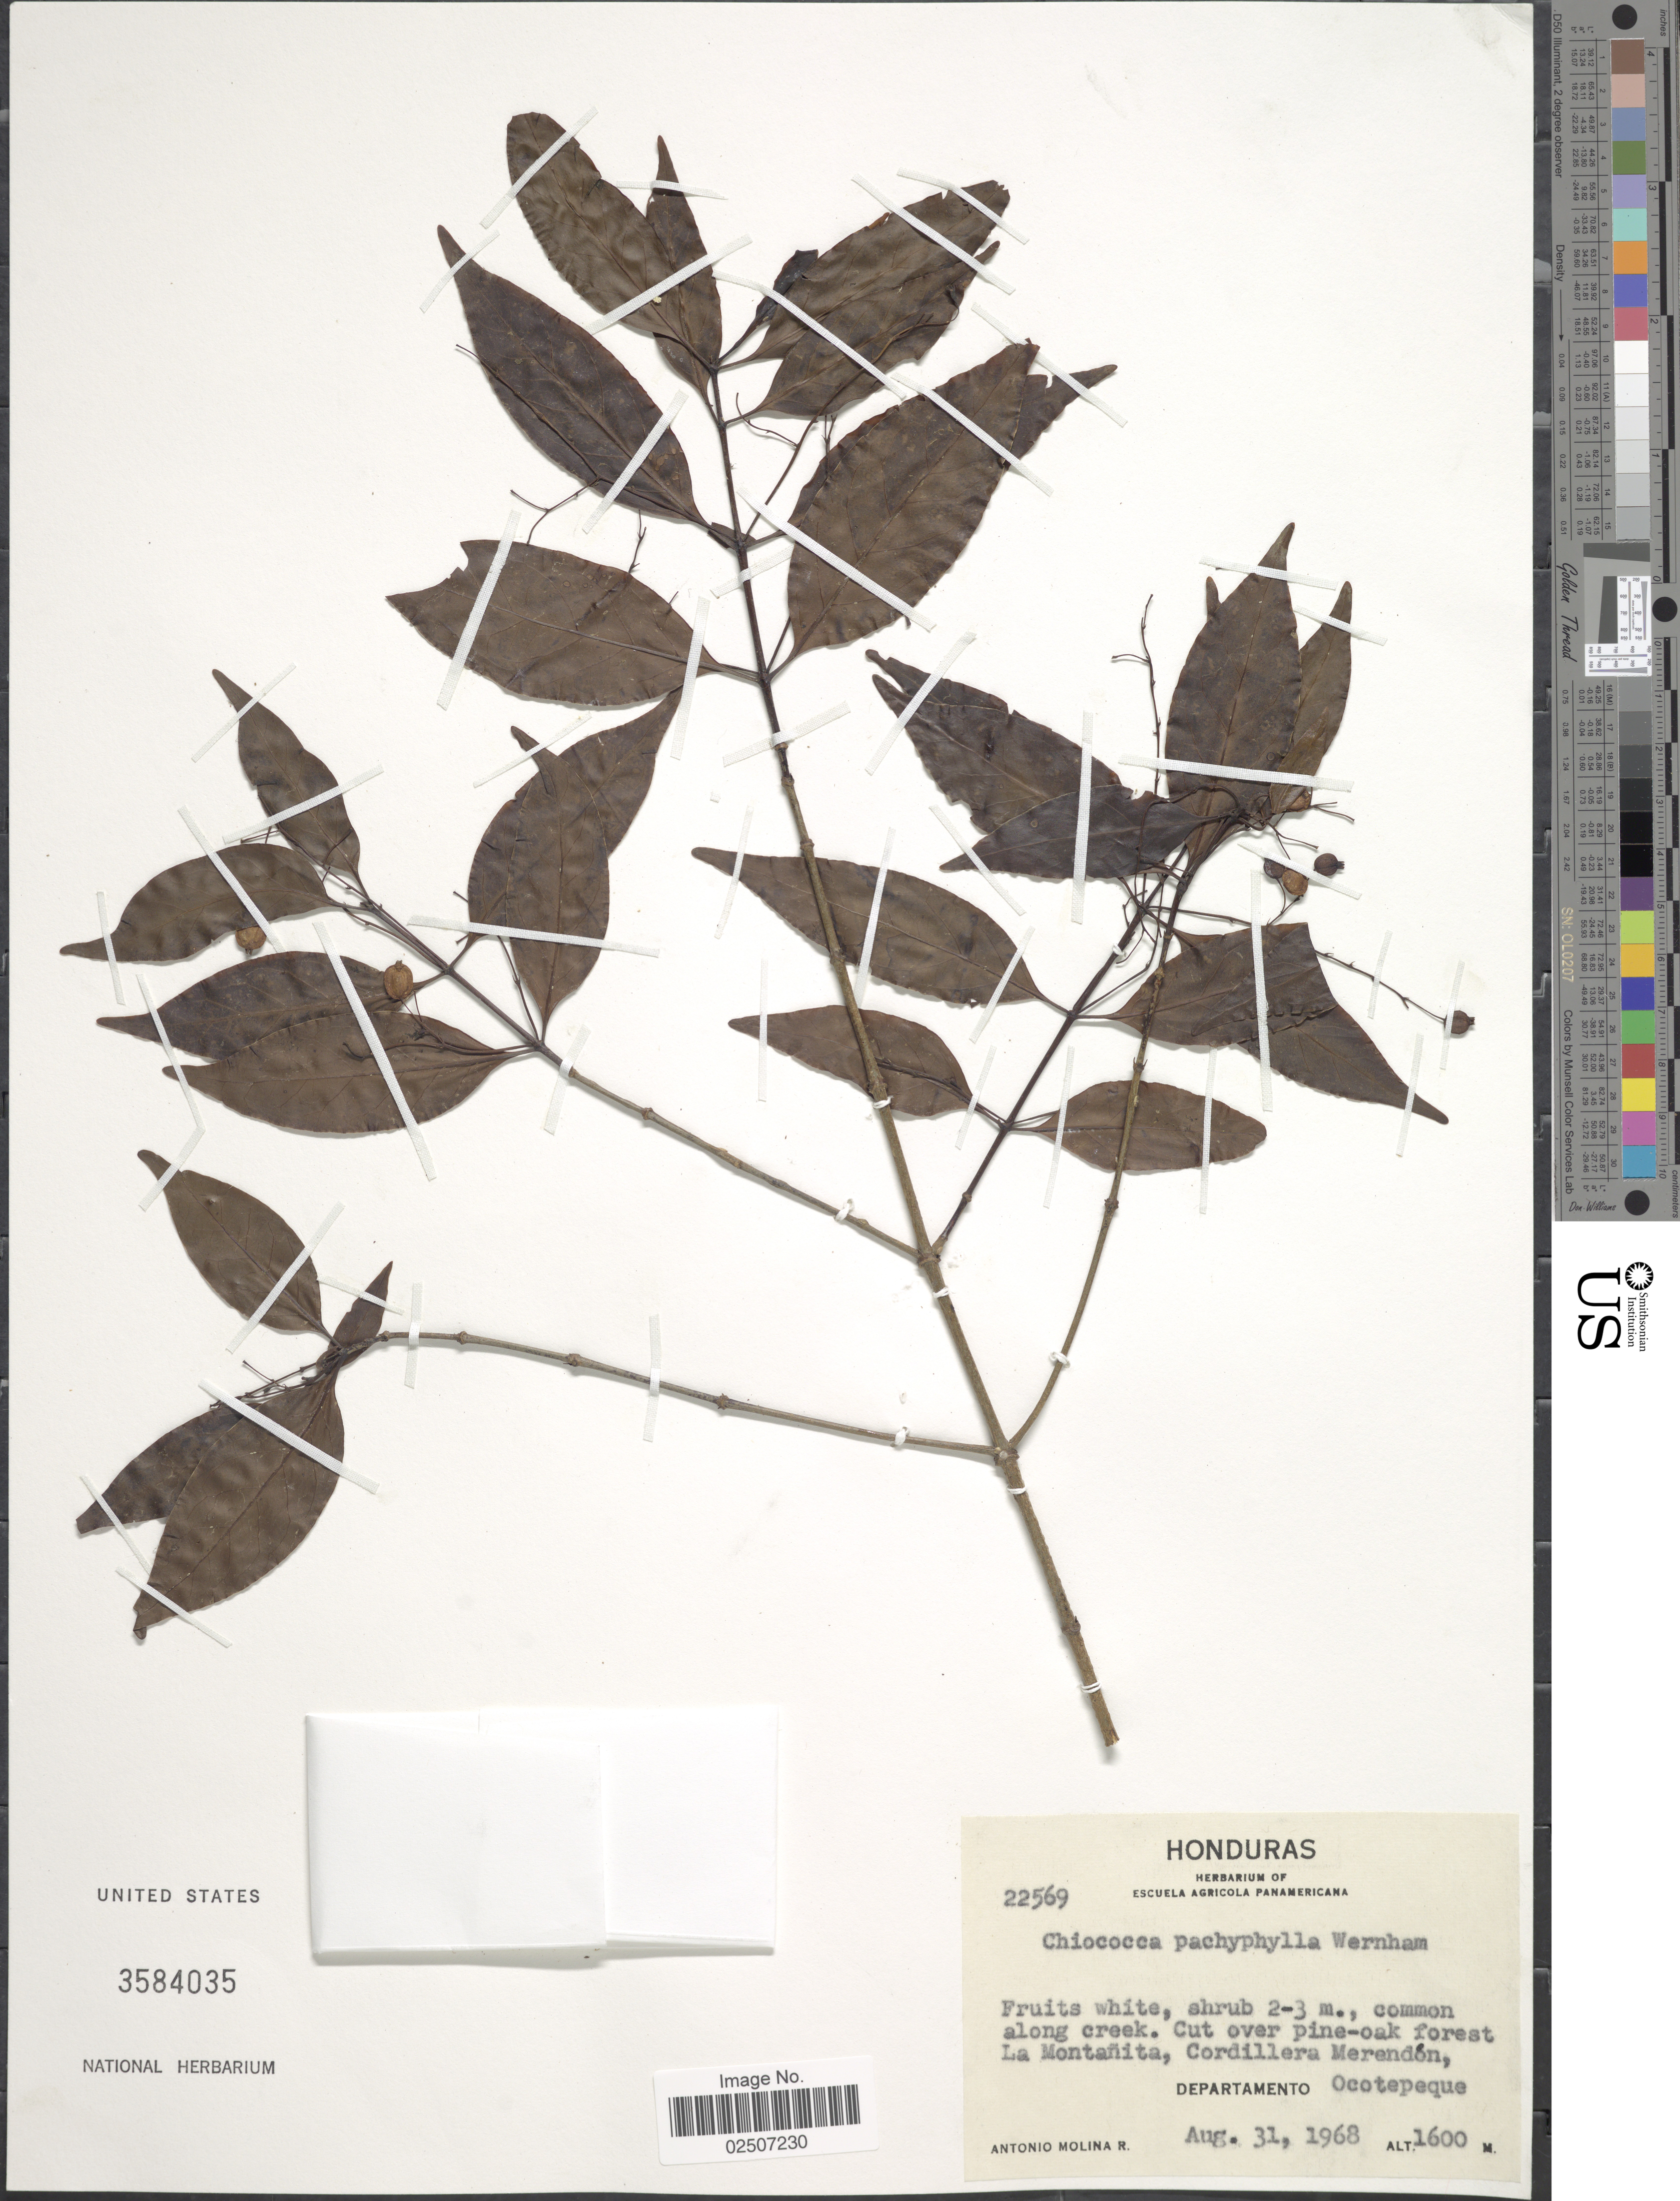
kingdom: Plantae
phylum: Tracheophyta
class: Magnoliopsida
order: Gentianales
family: Rubiaceae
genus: Chiococca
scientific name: Chiococca pachyphylla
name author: Wernham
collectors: A. Molina R.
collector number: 22569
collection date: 1968-08-31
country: Honduras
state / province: Ocotepeque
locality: La Montanita, Cordillera Merendon, Departamento Ocotepeque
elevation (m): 1600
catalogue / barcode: US 3584035